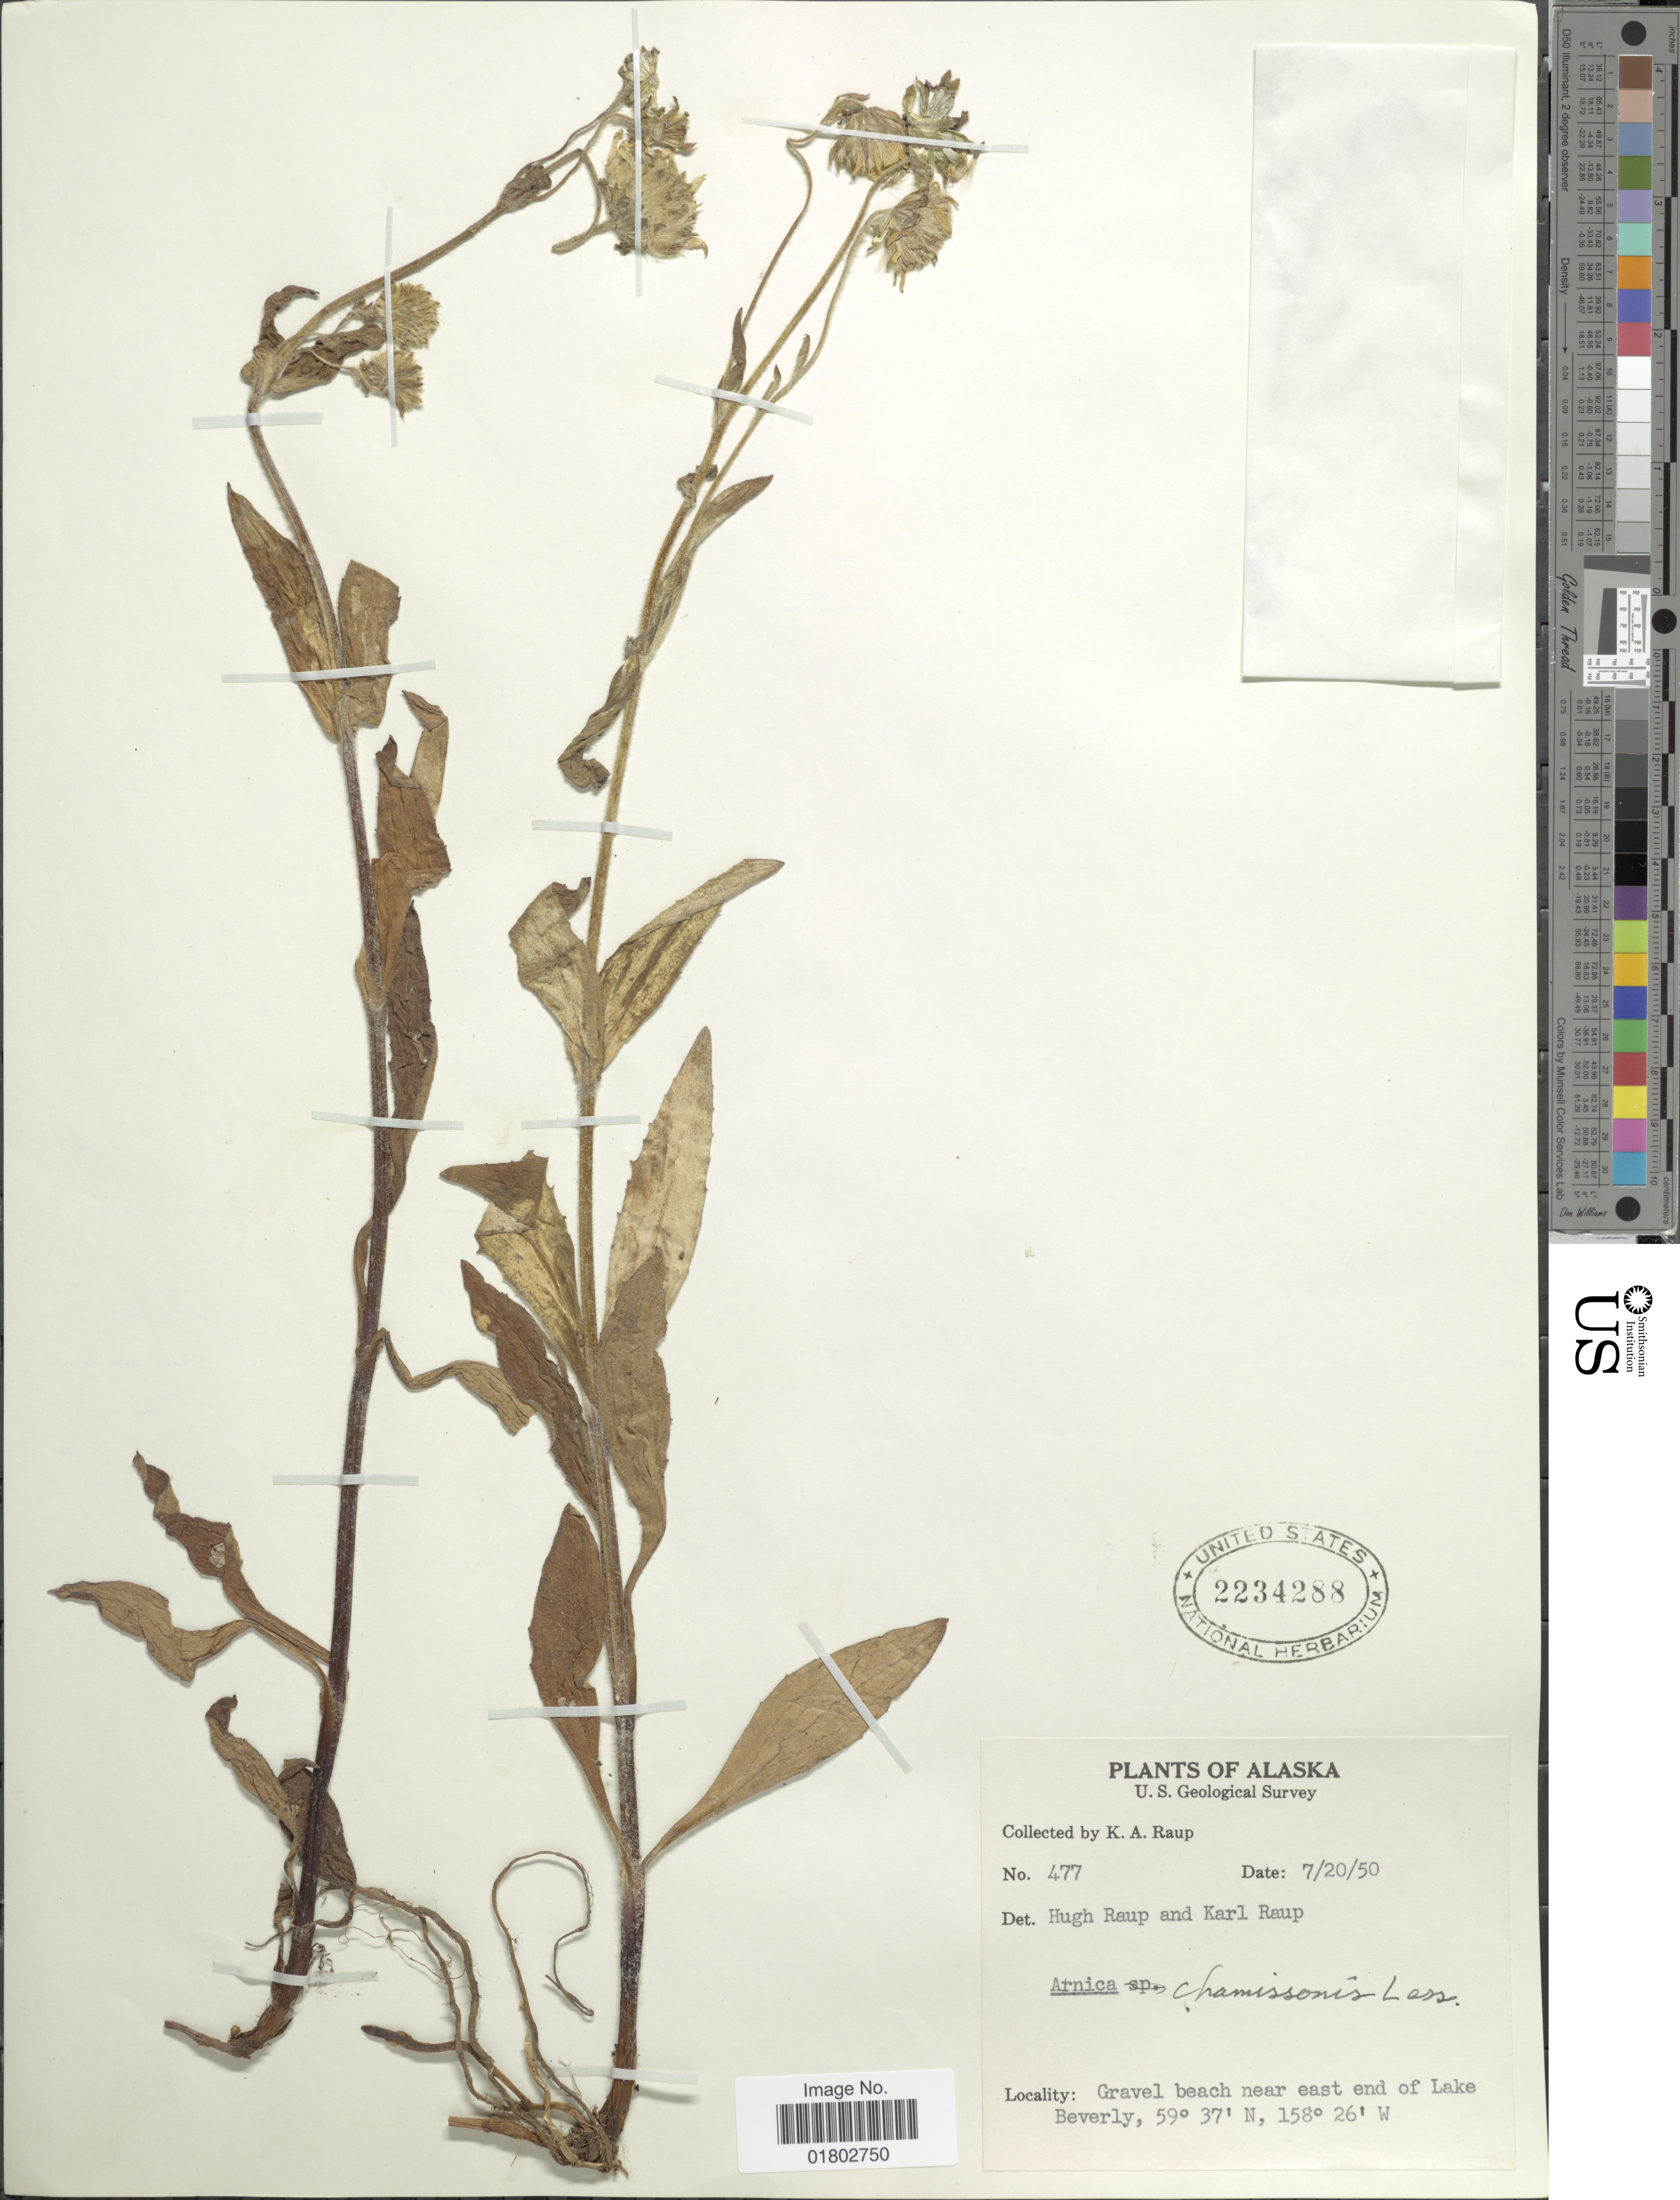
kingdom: Plantae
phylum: Tracheophyta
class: Magnoliopsida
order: Asterales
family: Asteraceae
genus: Arnica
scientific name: Arnica chamissonis subsp. genuina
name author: Maguire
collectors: K. Raup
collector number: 477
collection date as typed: Transcribed d/m/y: 20/7/50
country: United States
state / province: Alaska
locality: Gravel beach near east end of Lake Beverly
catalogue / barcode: US 2234288